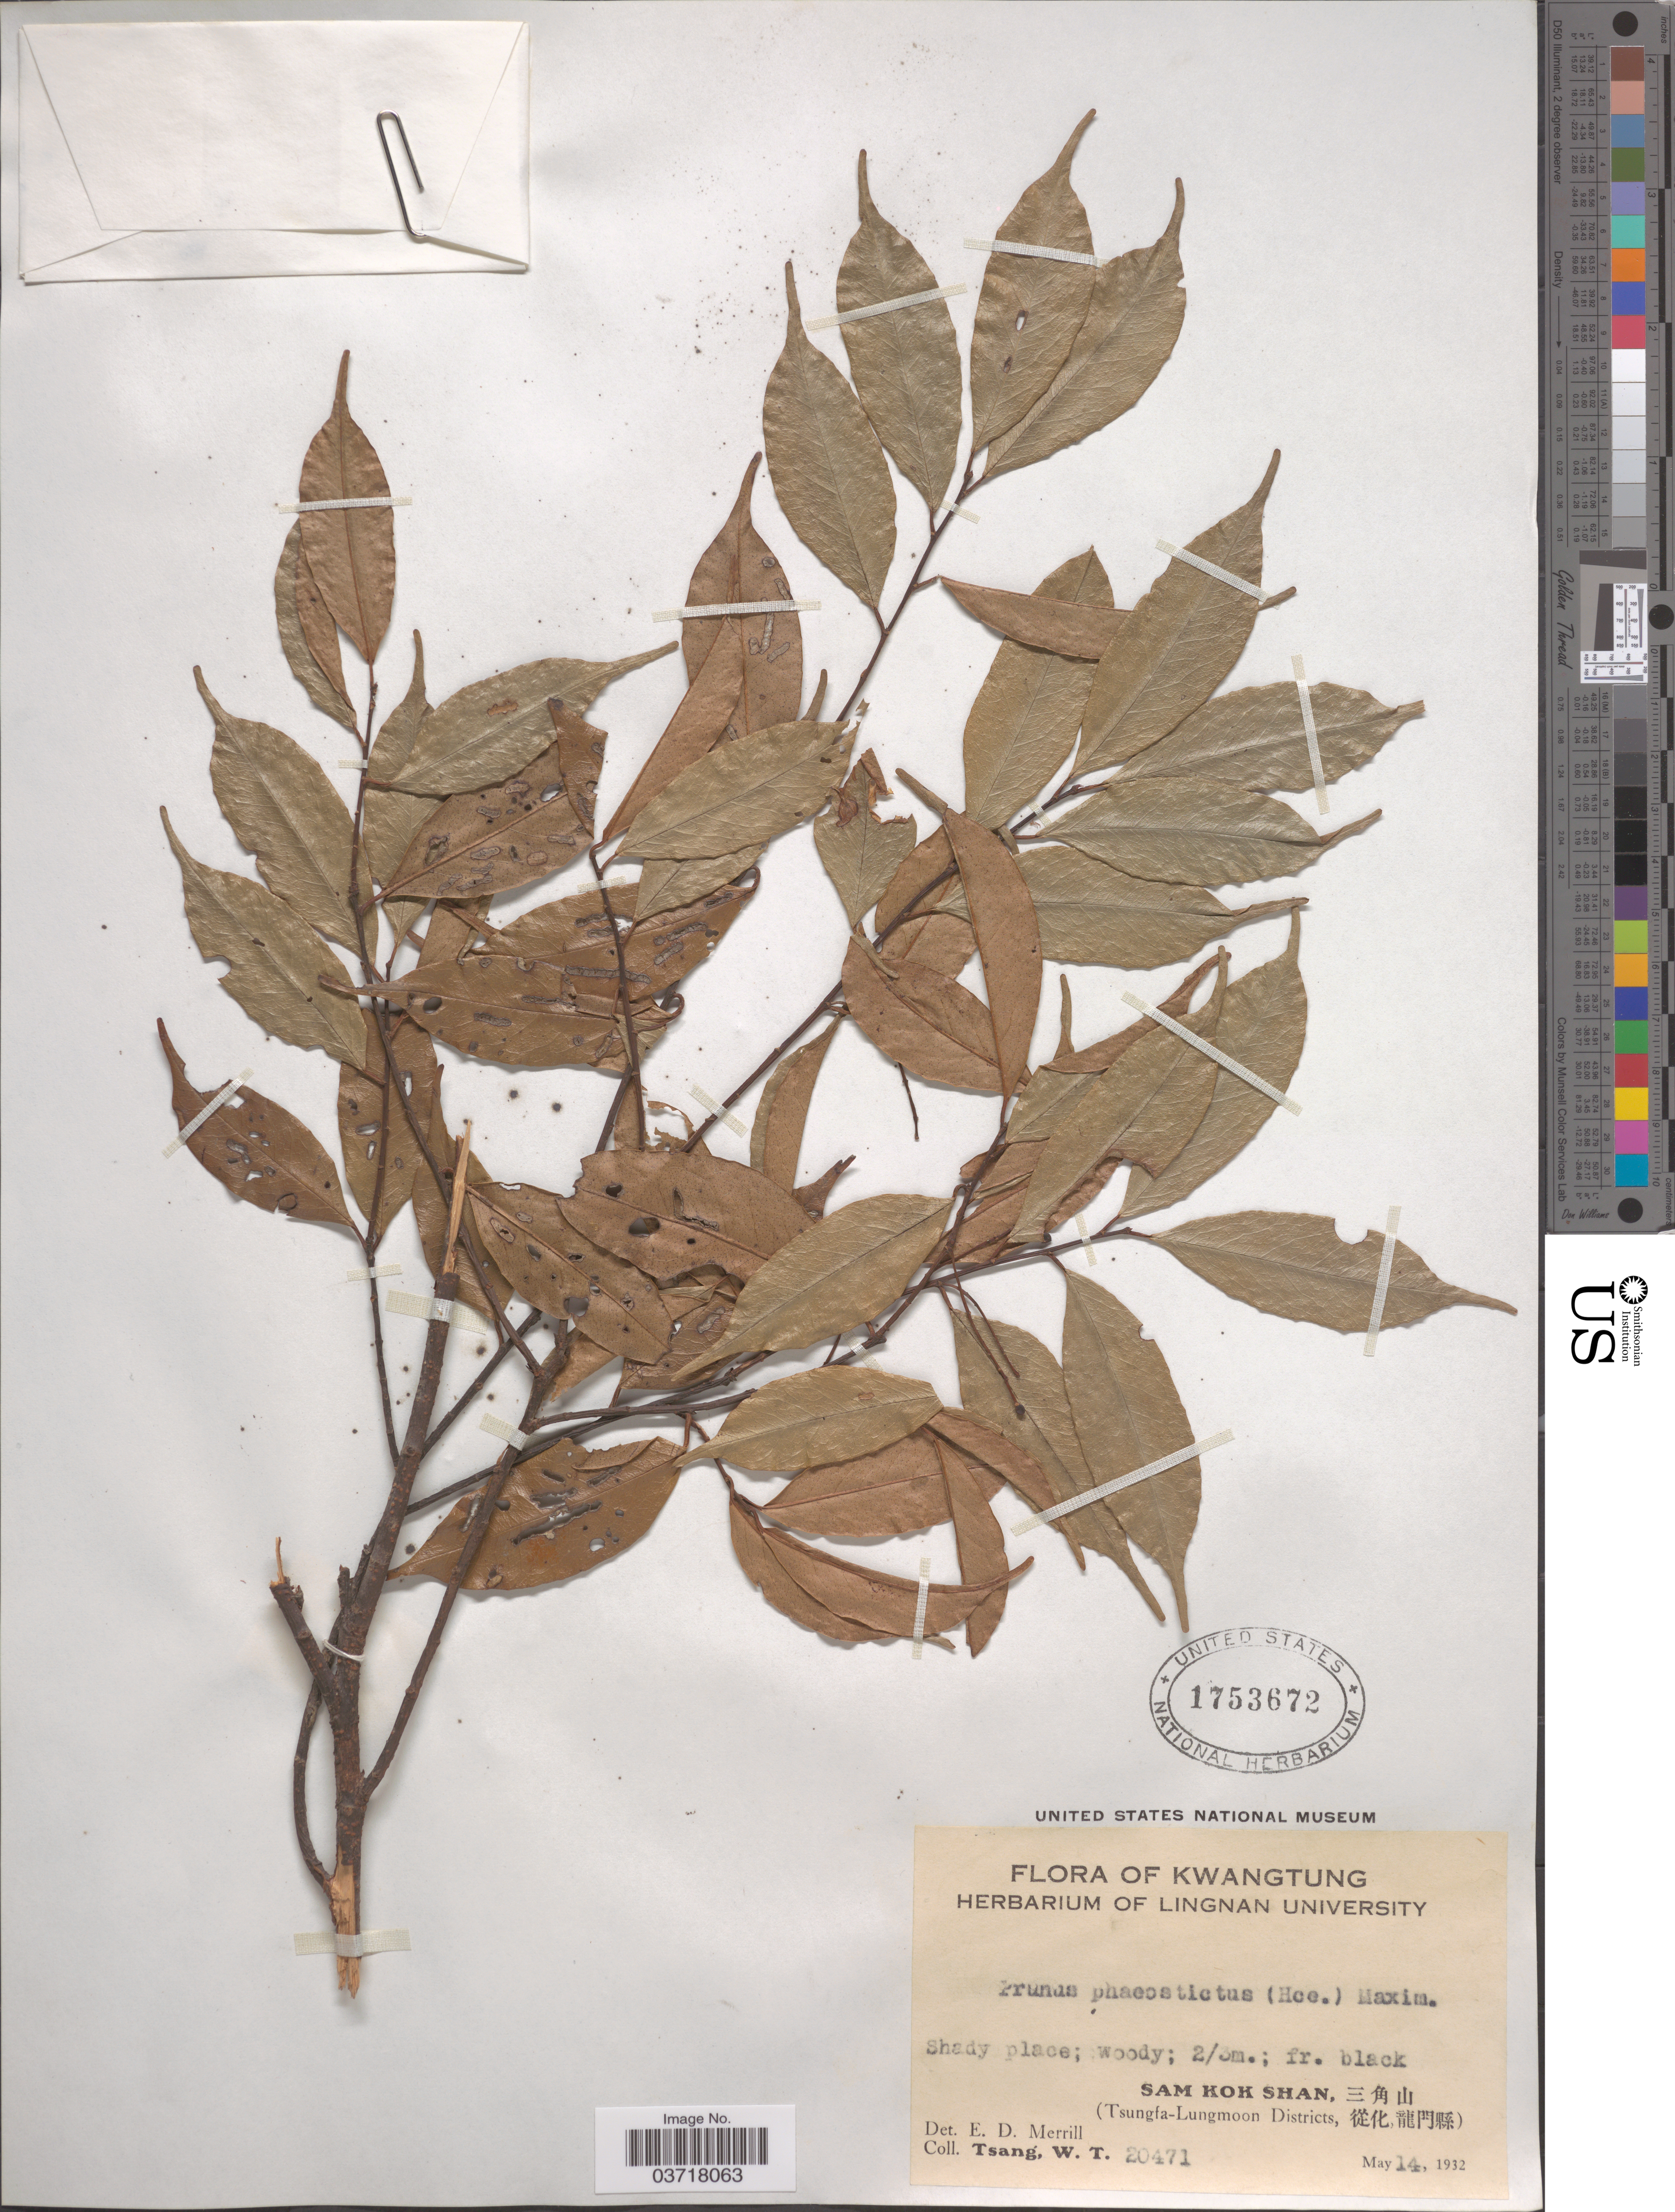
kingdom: Plantae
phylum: Tracheophyta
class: Magnoliopsida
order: Rosales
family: Rosaceae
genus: Prunus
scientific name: Prunus phaeosticta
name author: (Hance) Maxim.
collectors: W. T. Tsang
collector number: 20471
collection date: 1932-05-14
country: China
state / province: Guangdong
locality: Kwangtung. Sam Kok Shan, X. (Tsungfa-Lungmoon Districts, X).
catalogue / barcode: US 1753672